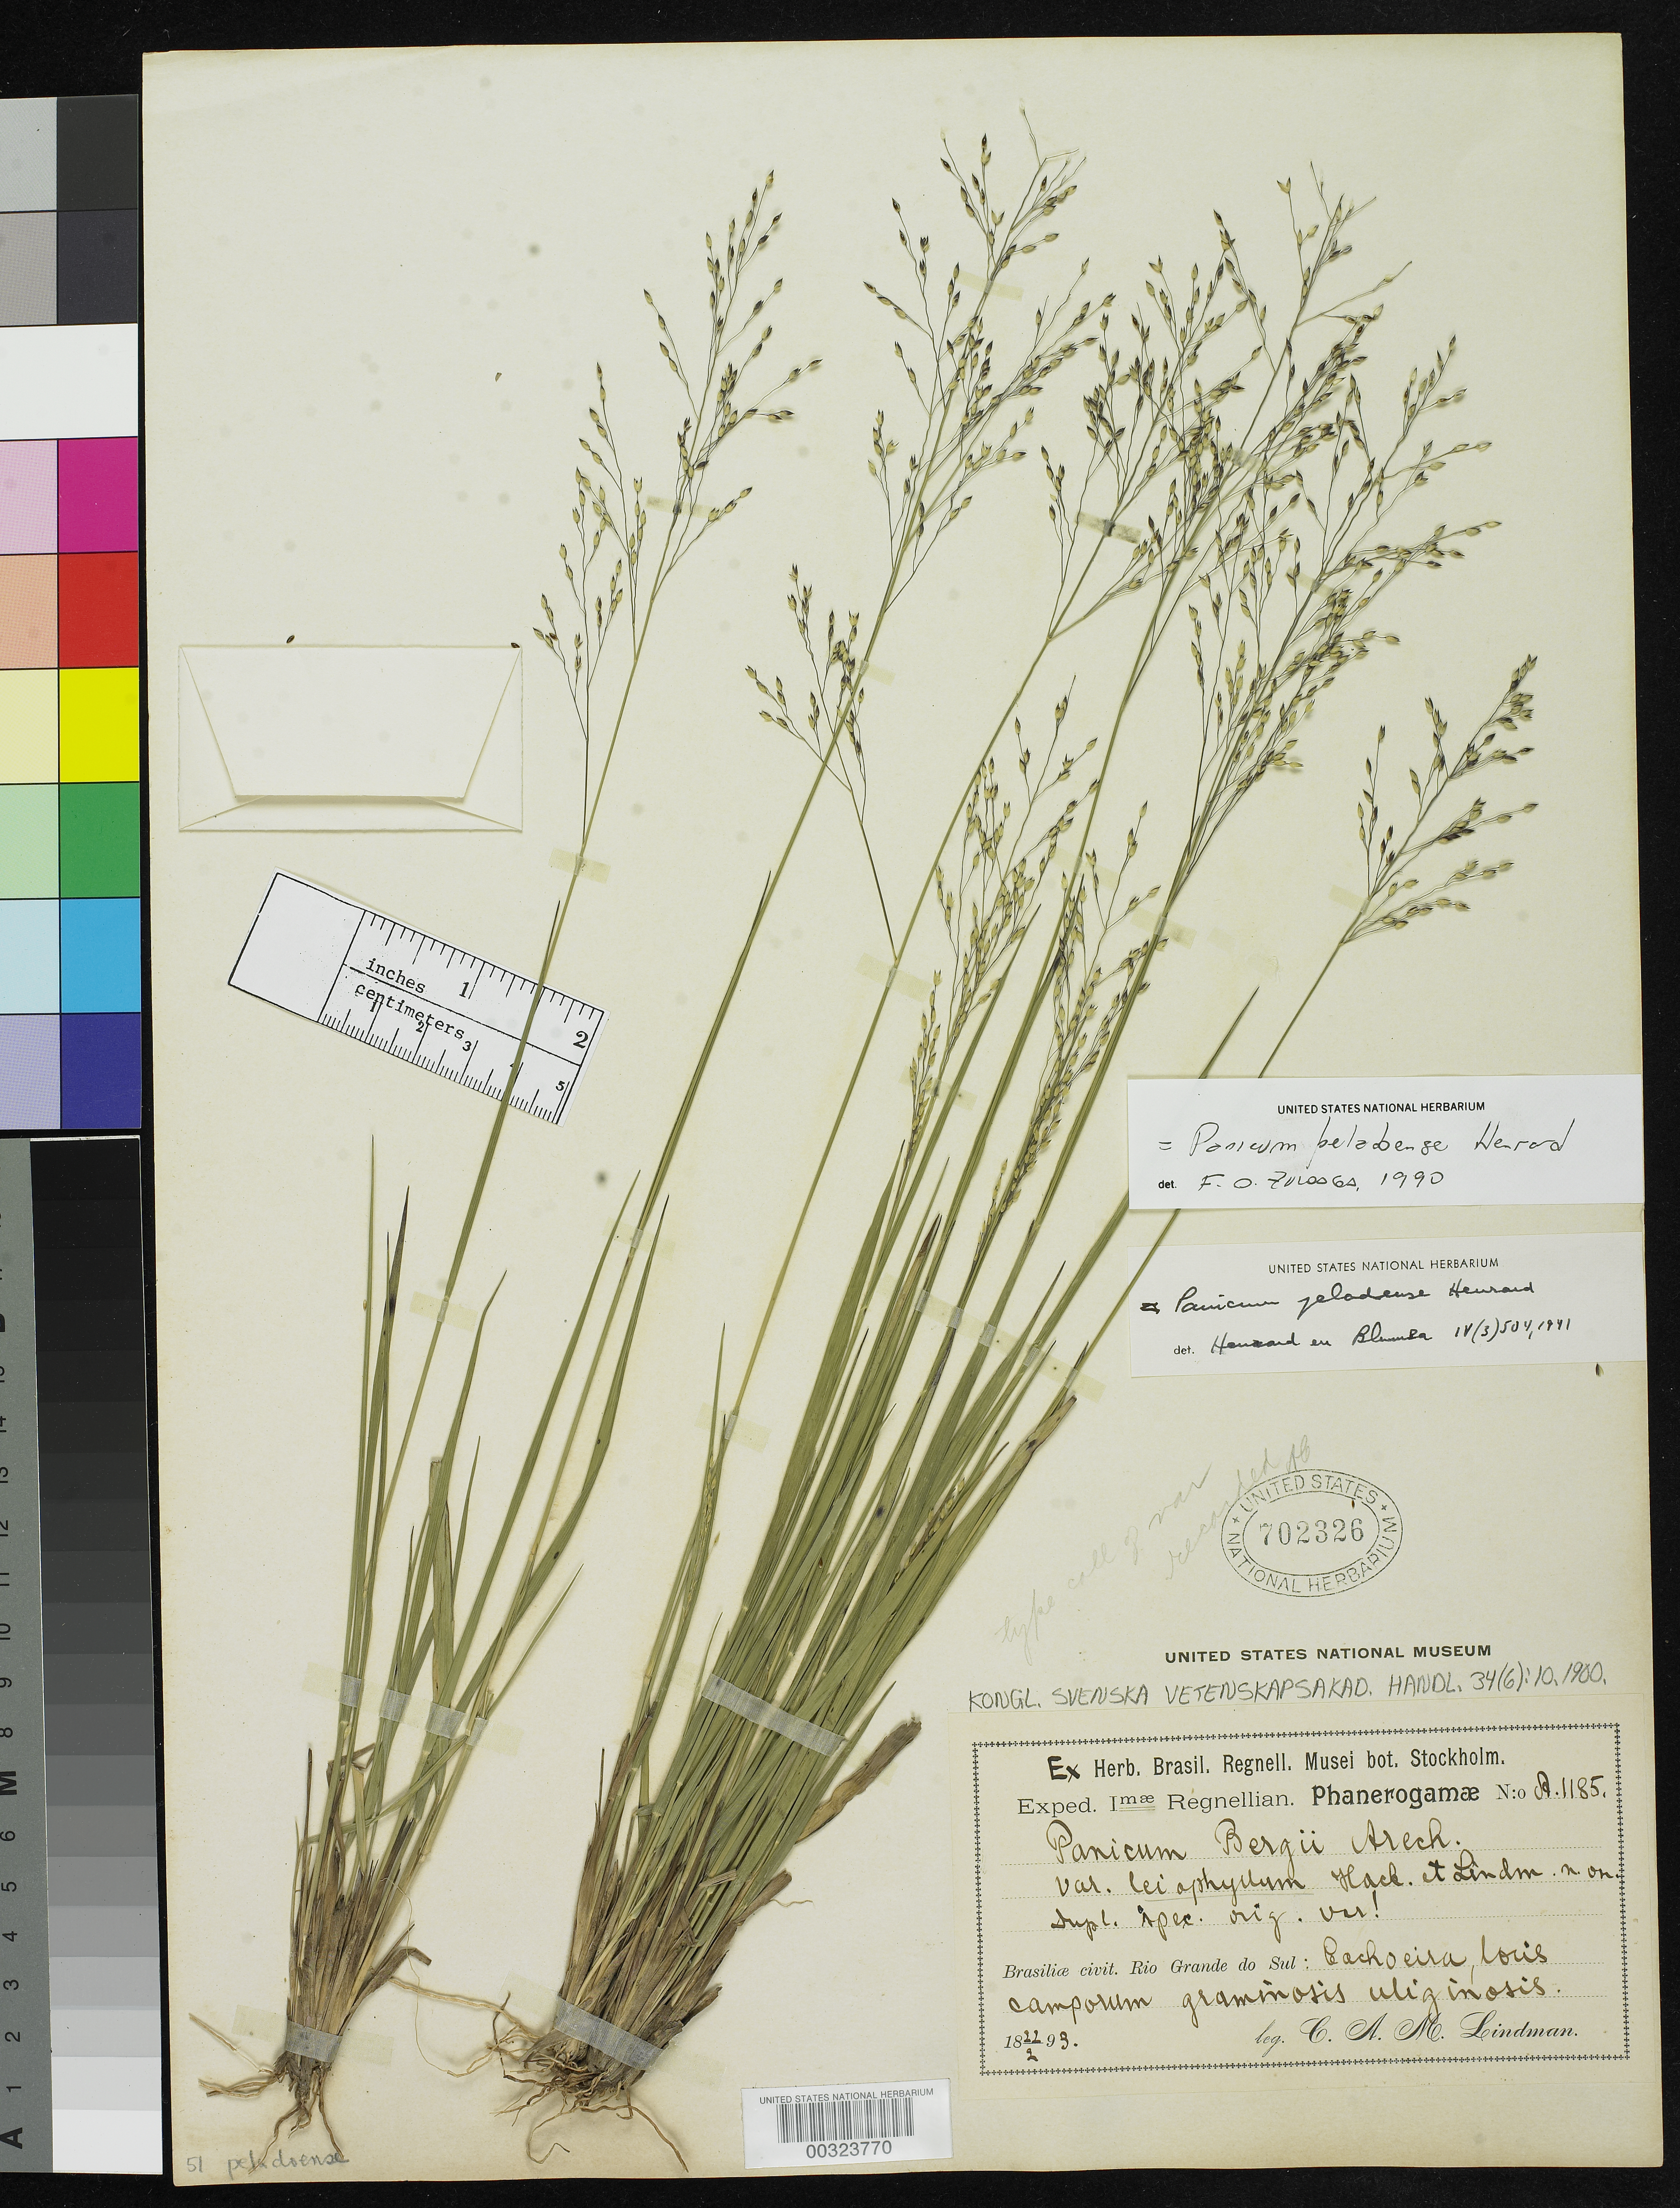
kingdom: Plantae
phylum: Tracheophyta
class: Liliopsida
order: Poales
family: Poaceae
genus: Panicum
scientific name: Panicum bergii var. leiophyllum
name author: Hack. & Lindm.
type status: Isotype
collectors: C. A. Lindeman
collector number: Regnell A1185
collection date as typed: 11 Feb 1893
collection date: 1893-02-11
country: Brazil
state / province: Rio Grande do Sul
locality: Cachoeira.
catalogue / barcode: US 702326